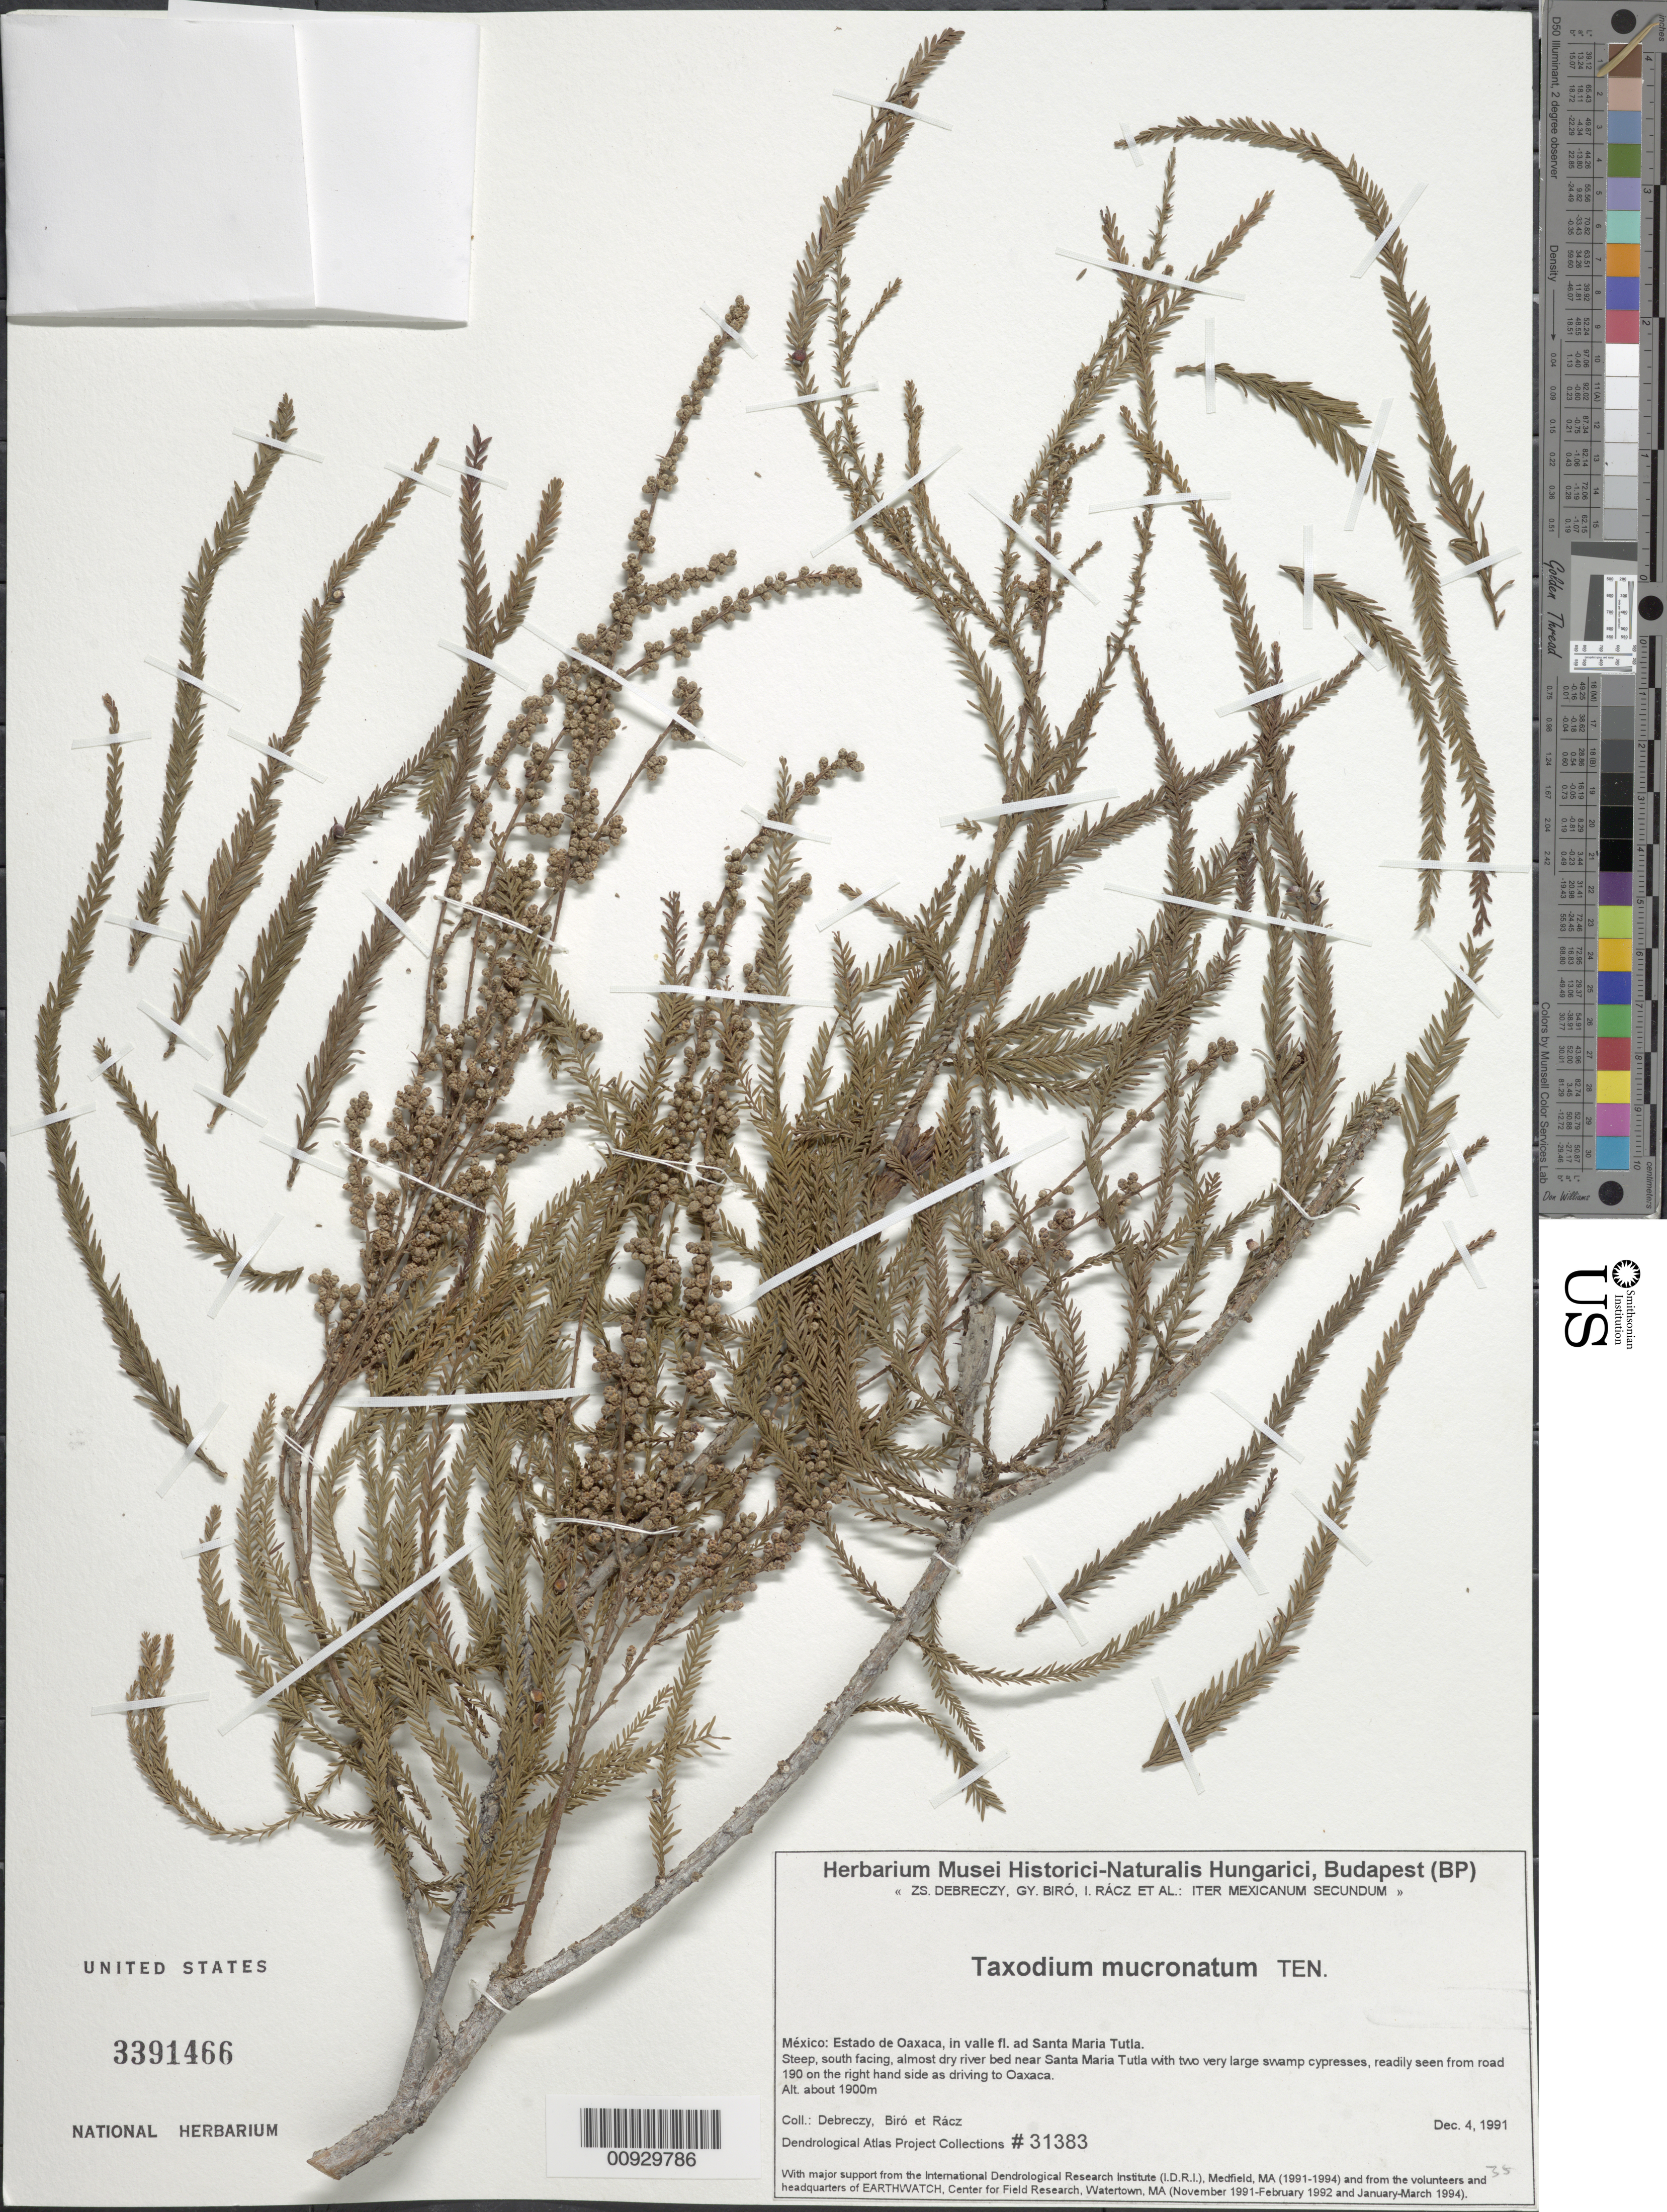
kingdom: Plantae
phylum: Tracheophyta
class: Pinopsida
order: Pinales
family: Cupressaceae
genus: Taxodium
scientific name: Taxodium mucronatum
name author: Ten.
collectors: Z. Debreczy, G. Biro & I. Rácz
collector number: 31383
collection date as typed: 04 Dec 1991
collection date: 1991-12-04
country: Mexico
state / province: Oaxaca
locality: Near Santa Maria Tutla, with two very large swamp cypresses readily seen from road 190 on the right hand side as driving to Oaxaca.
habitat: Steep, south facing, almost dry river bed.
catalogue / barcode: US 3391466